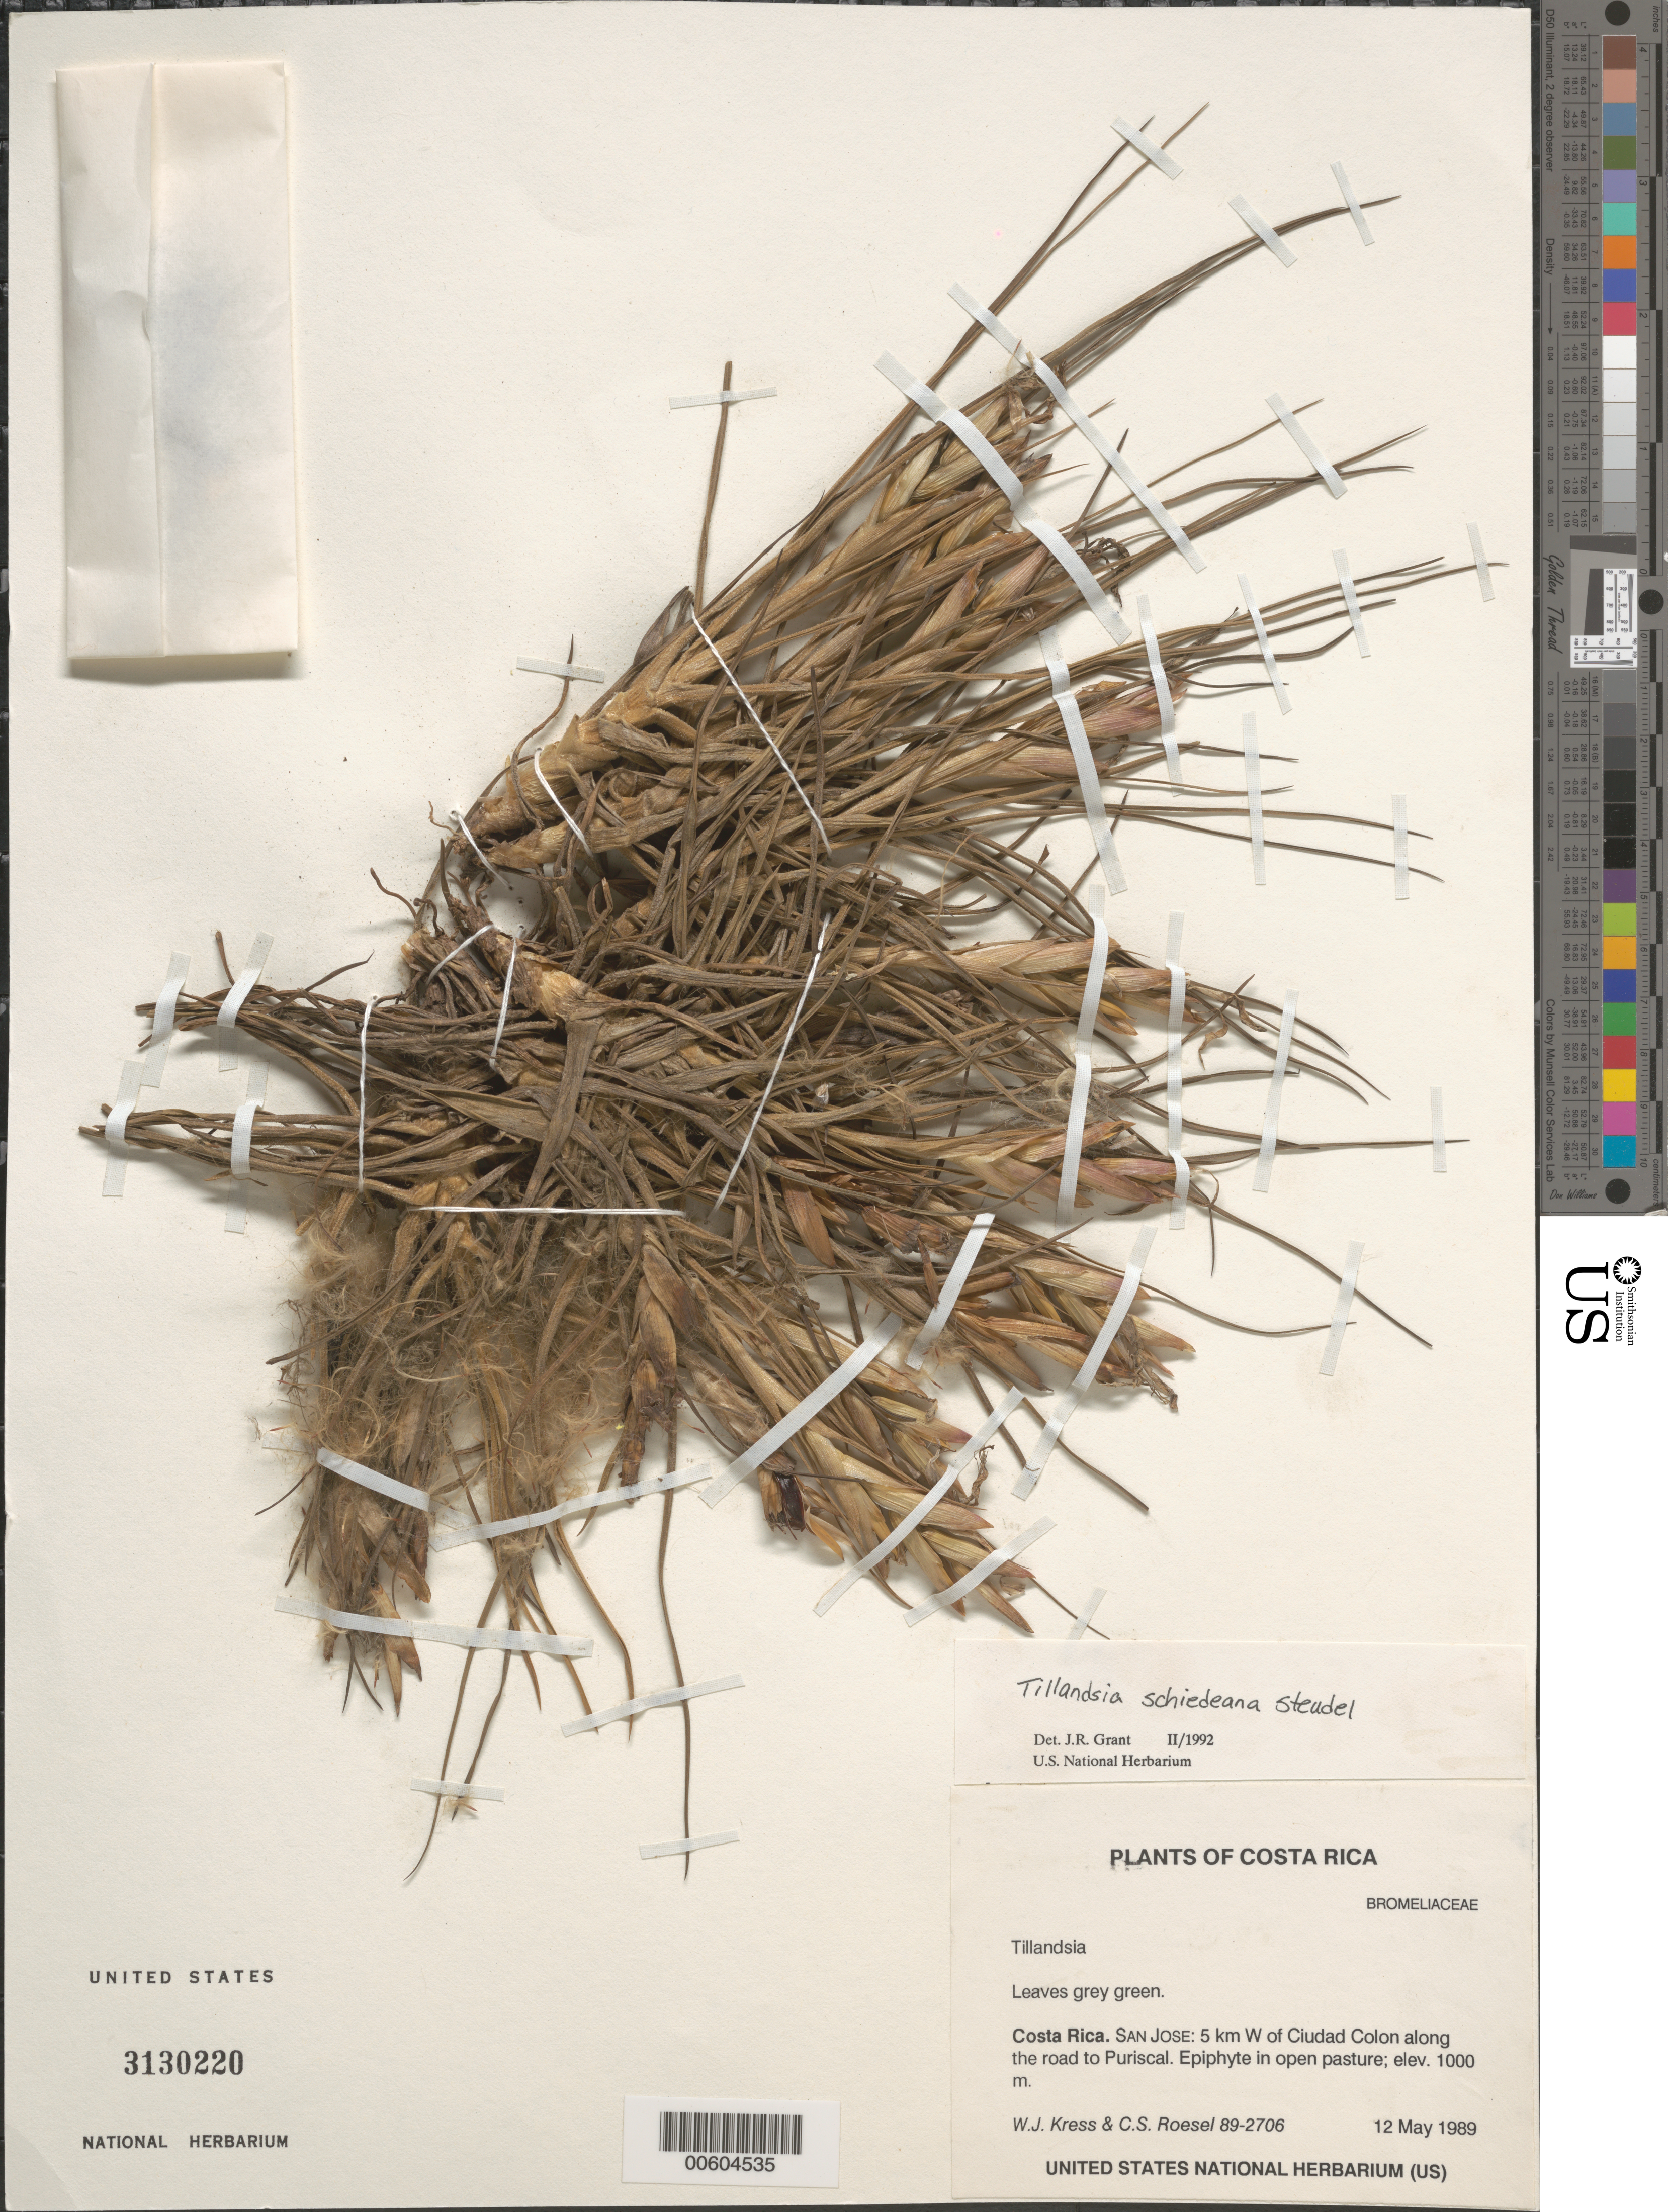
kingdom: Plantae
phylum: Tracheophyta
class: Liliopsida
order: Poales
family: Bromeliaceae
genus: Tillandsia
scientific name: Tillandsia schiedeana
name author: Steud.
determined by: Grant, J. R., (SWITZERLAND)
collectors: W. J. Kress & C. S. Roesel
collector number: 89-2706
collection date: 1989-05-12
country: Costa Rica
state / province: San Jose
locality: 5 km W of Ciudad Colon along the road to Puriscal. Epiphyte in open pasture.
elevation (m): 1000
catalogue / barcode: US 3130220